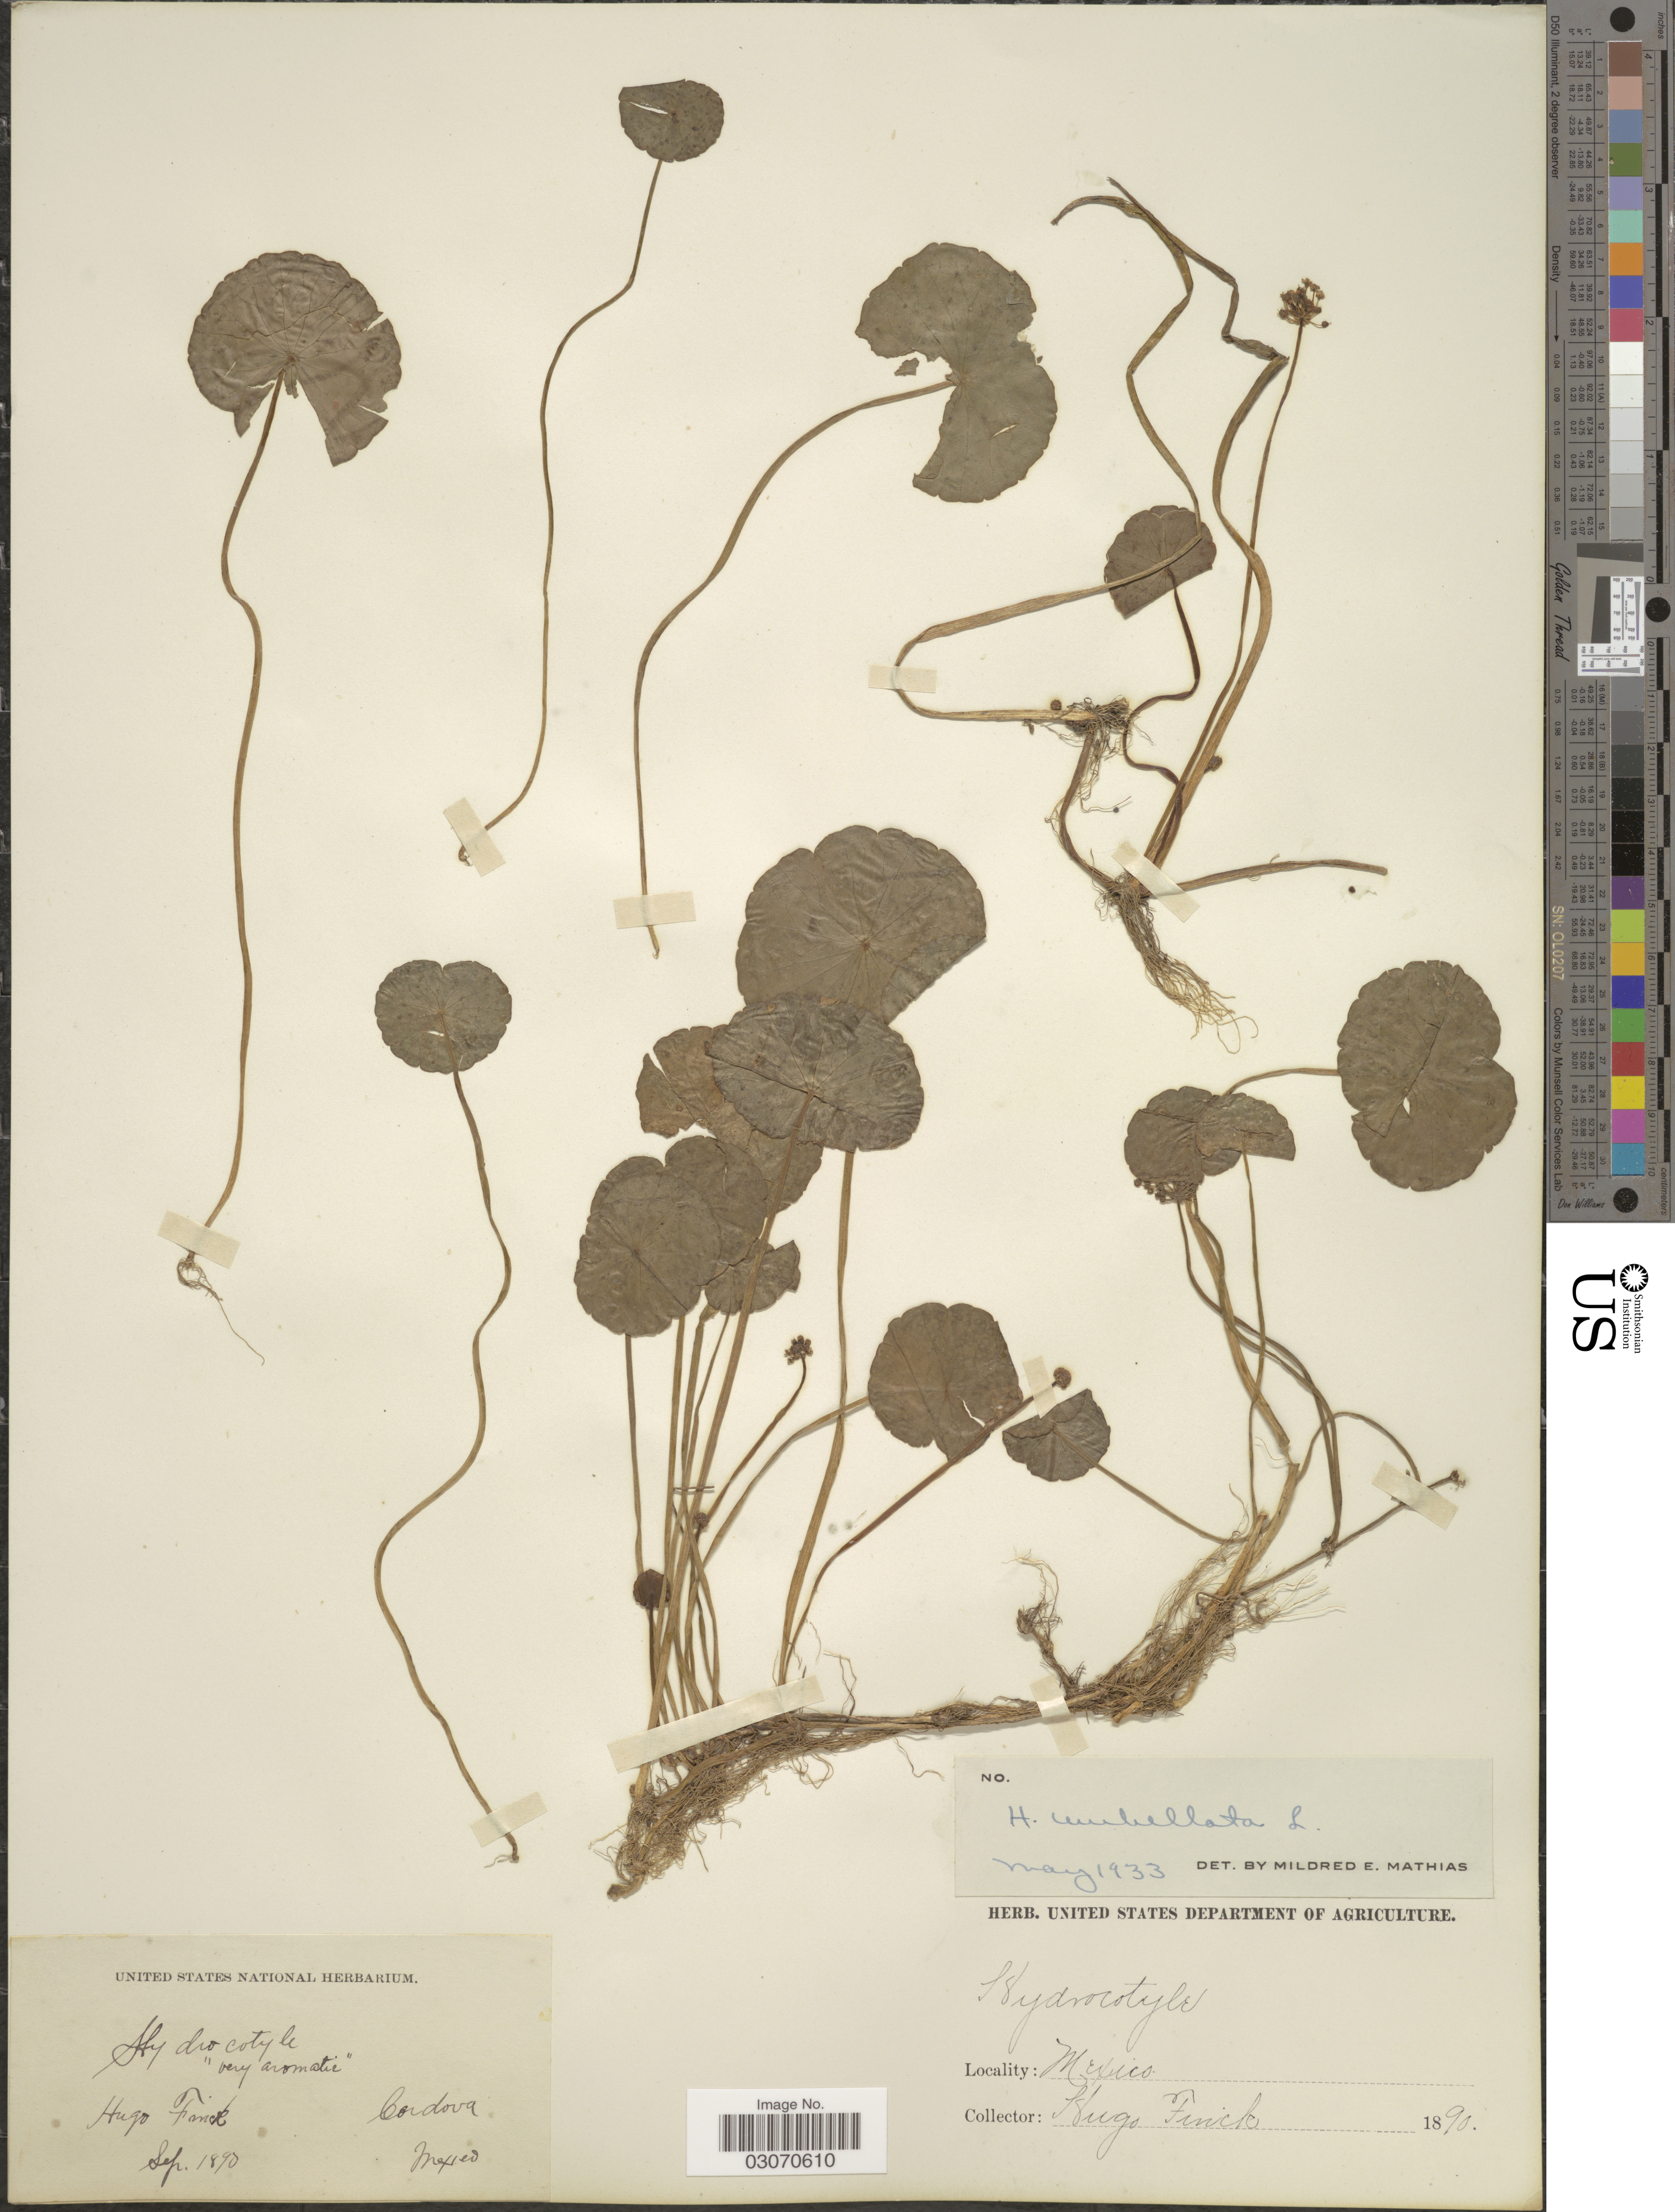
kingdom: Plantae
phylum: Tracheophyta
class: Magnoliopsida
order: Apiales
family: Araliaceae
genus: Hydrocotyle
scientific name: Hydrocotyle umbellata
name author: L.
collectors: H. Finck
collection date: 1890-09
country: Mexico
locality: Cordova.